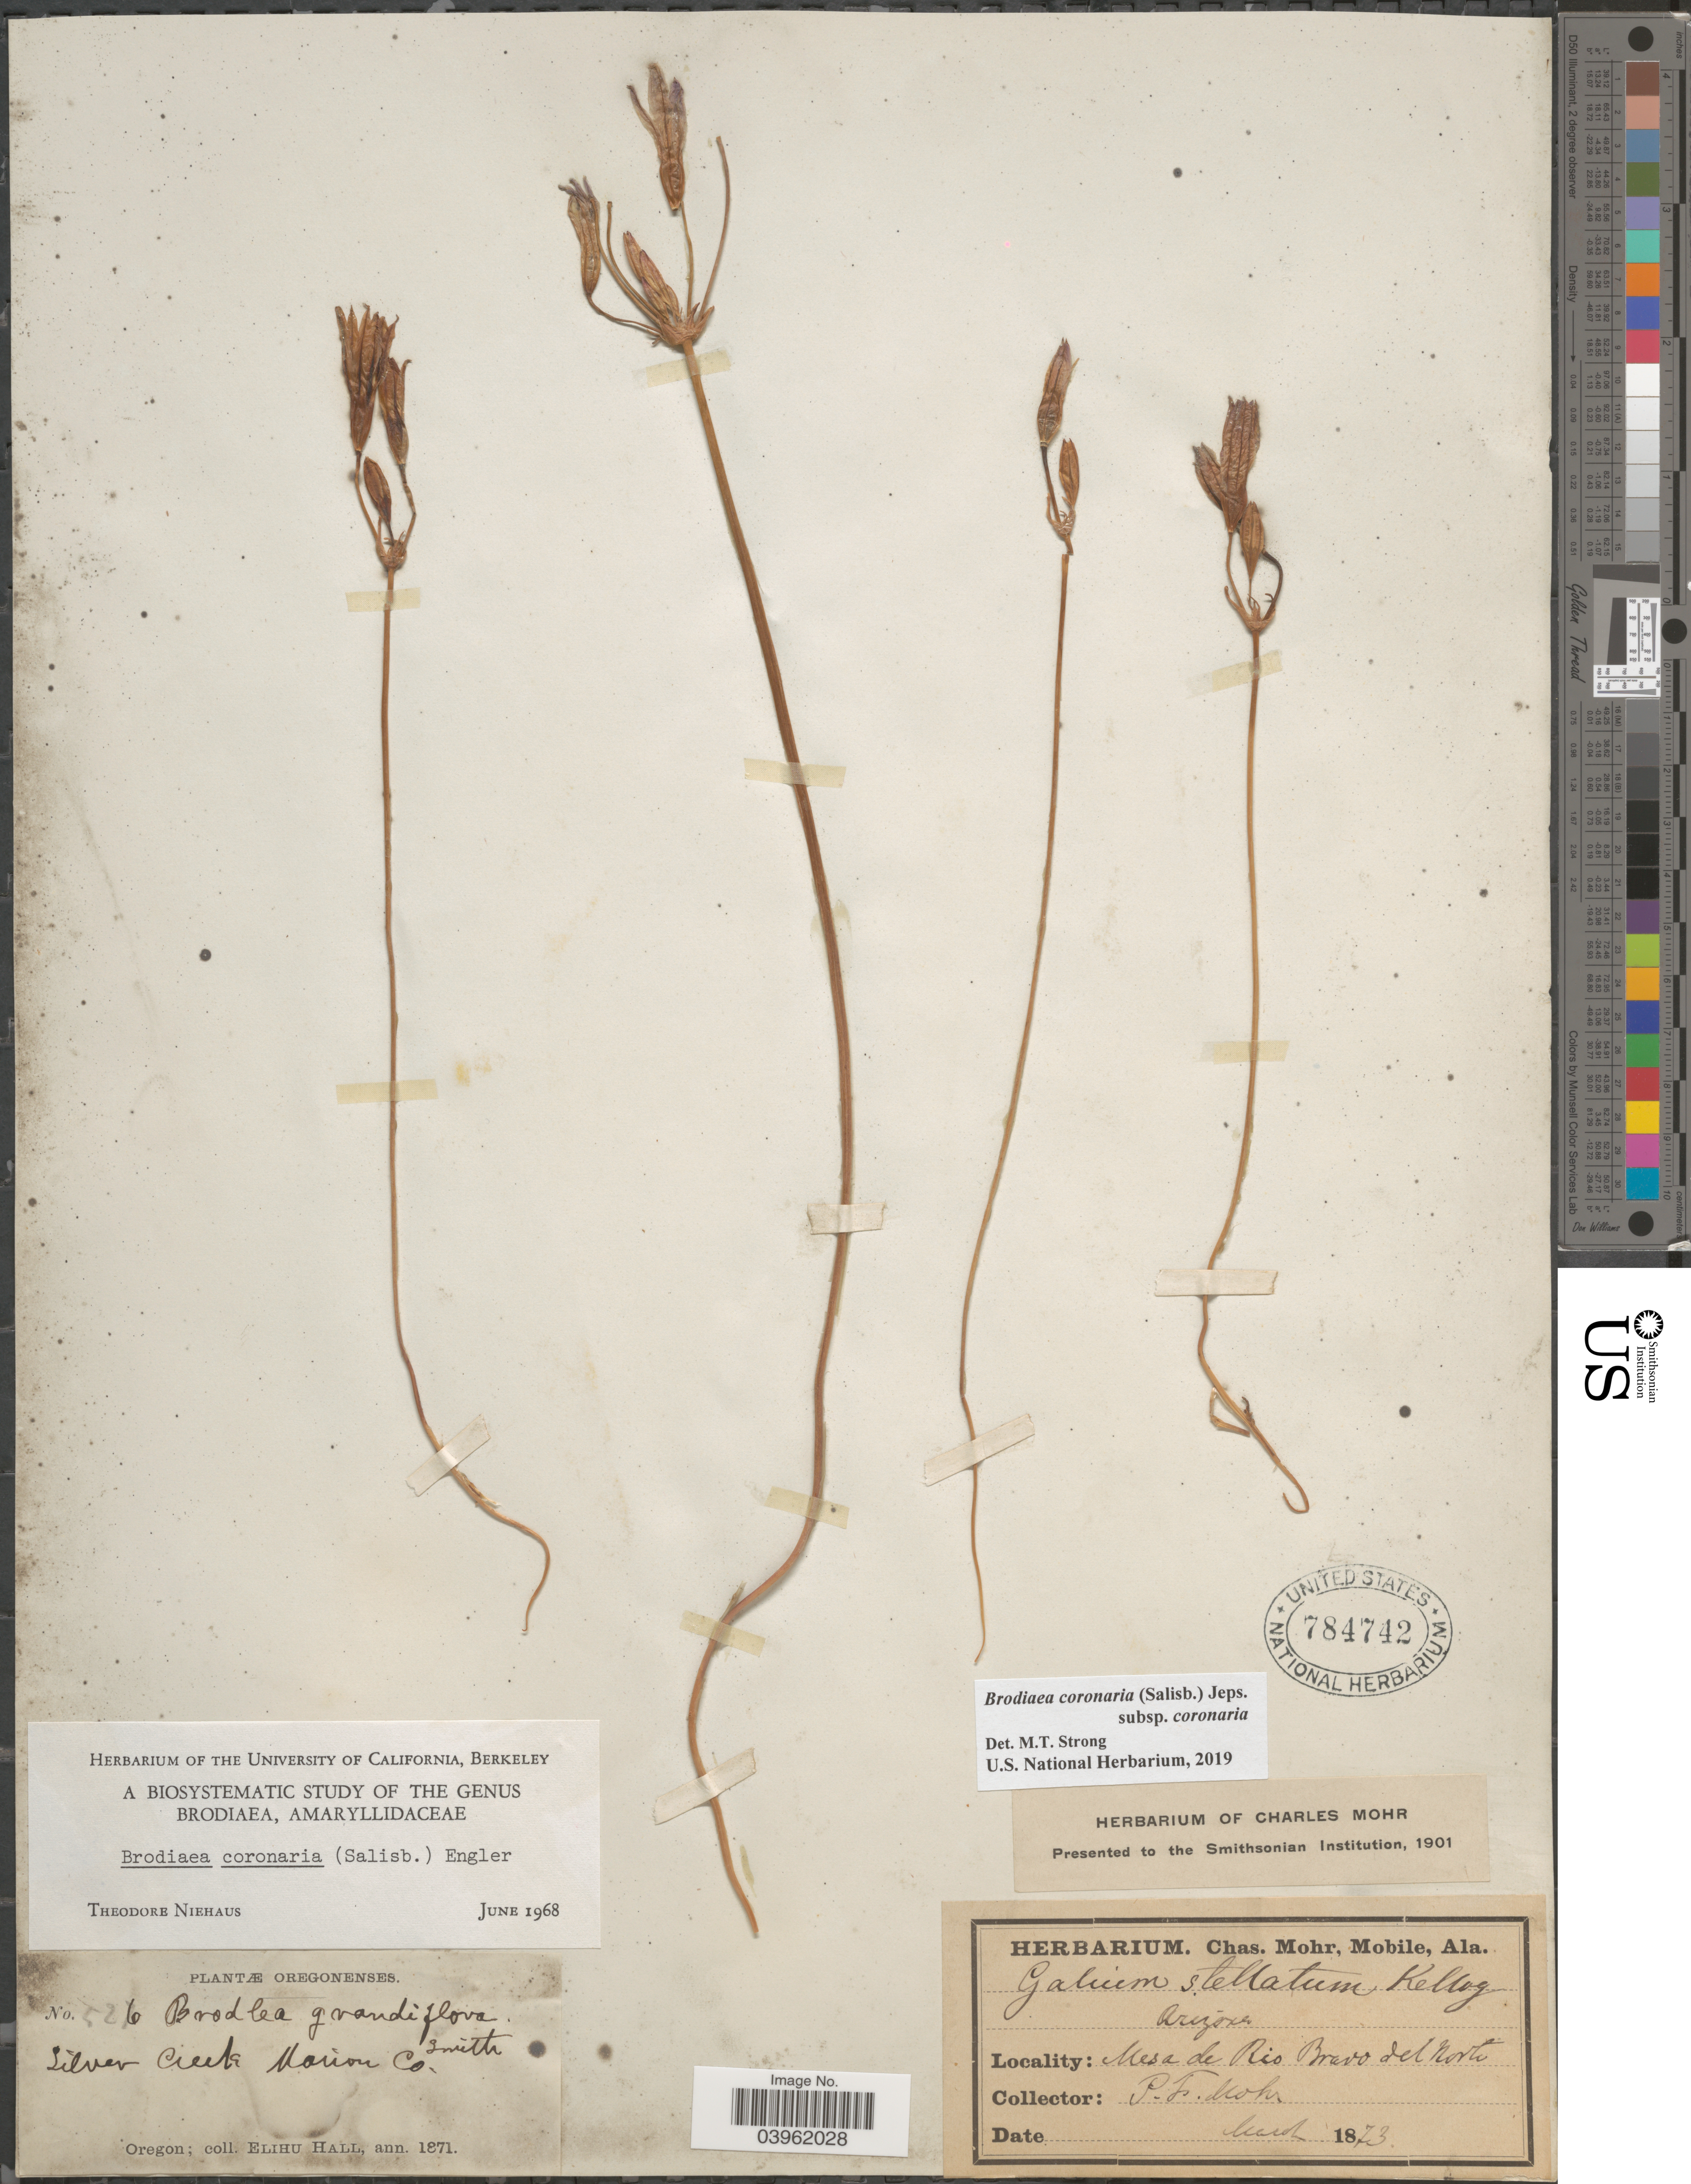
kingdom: Plantae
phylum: Tracheophyta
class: Liliopsida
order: Asparagales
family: Asparagaceae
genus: Brodiaea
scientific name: Brodiaea coronaria subsp. coronaria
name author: (Salisb.) Engl.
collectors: P. F. Mohr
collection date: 1873-03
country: United States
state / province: Arizona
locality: Mesa de Rio Bravo del Norte.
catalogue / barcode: US 784742-2